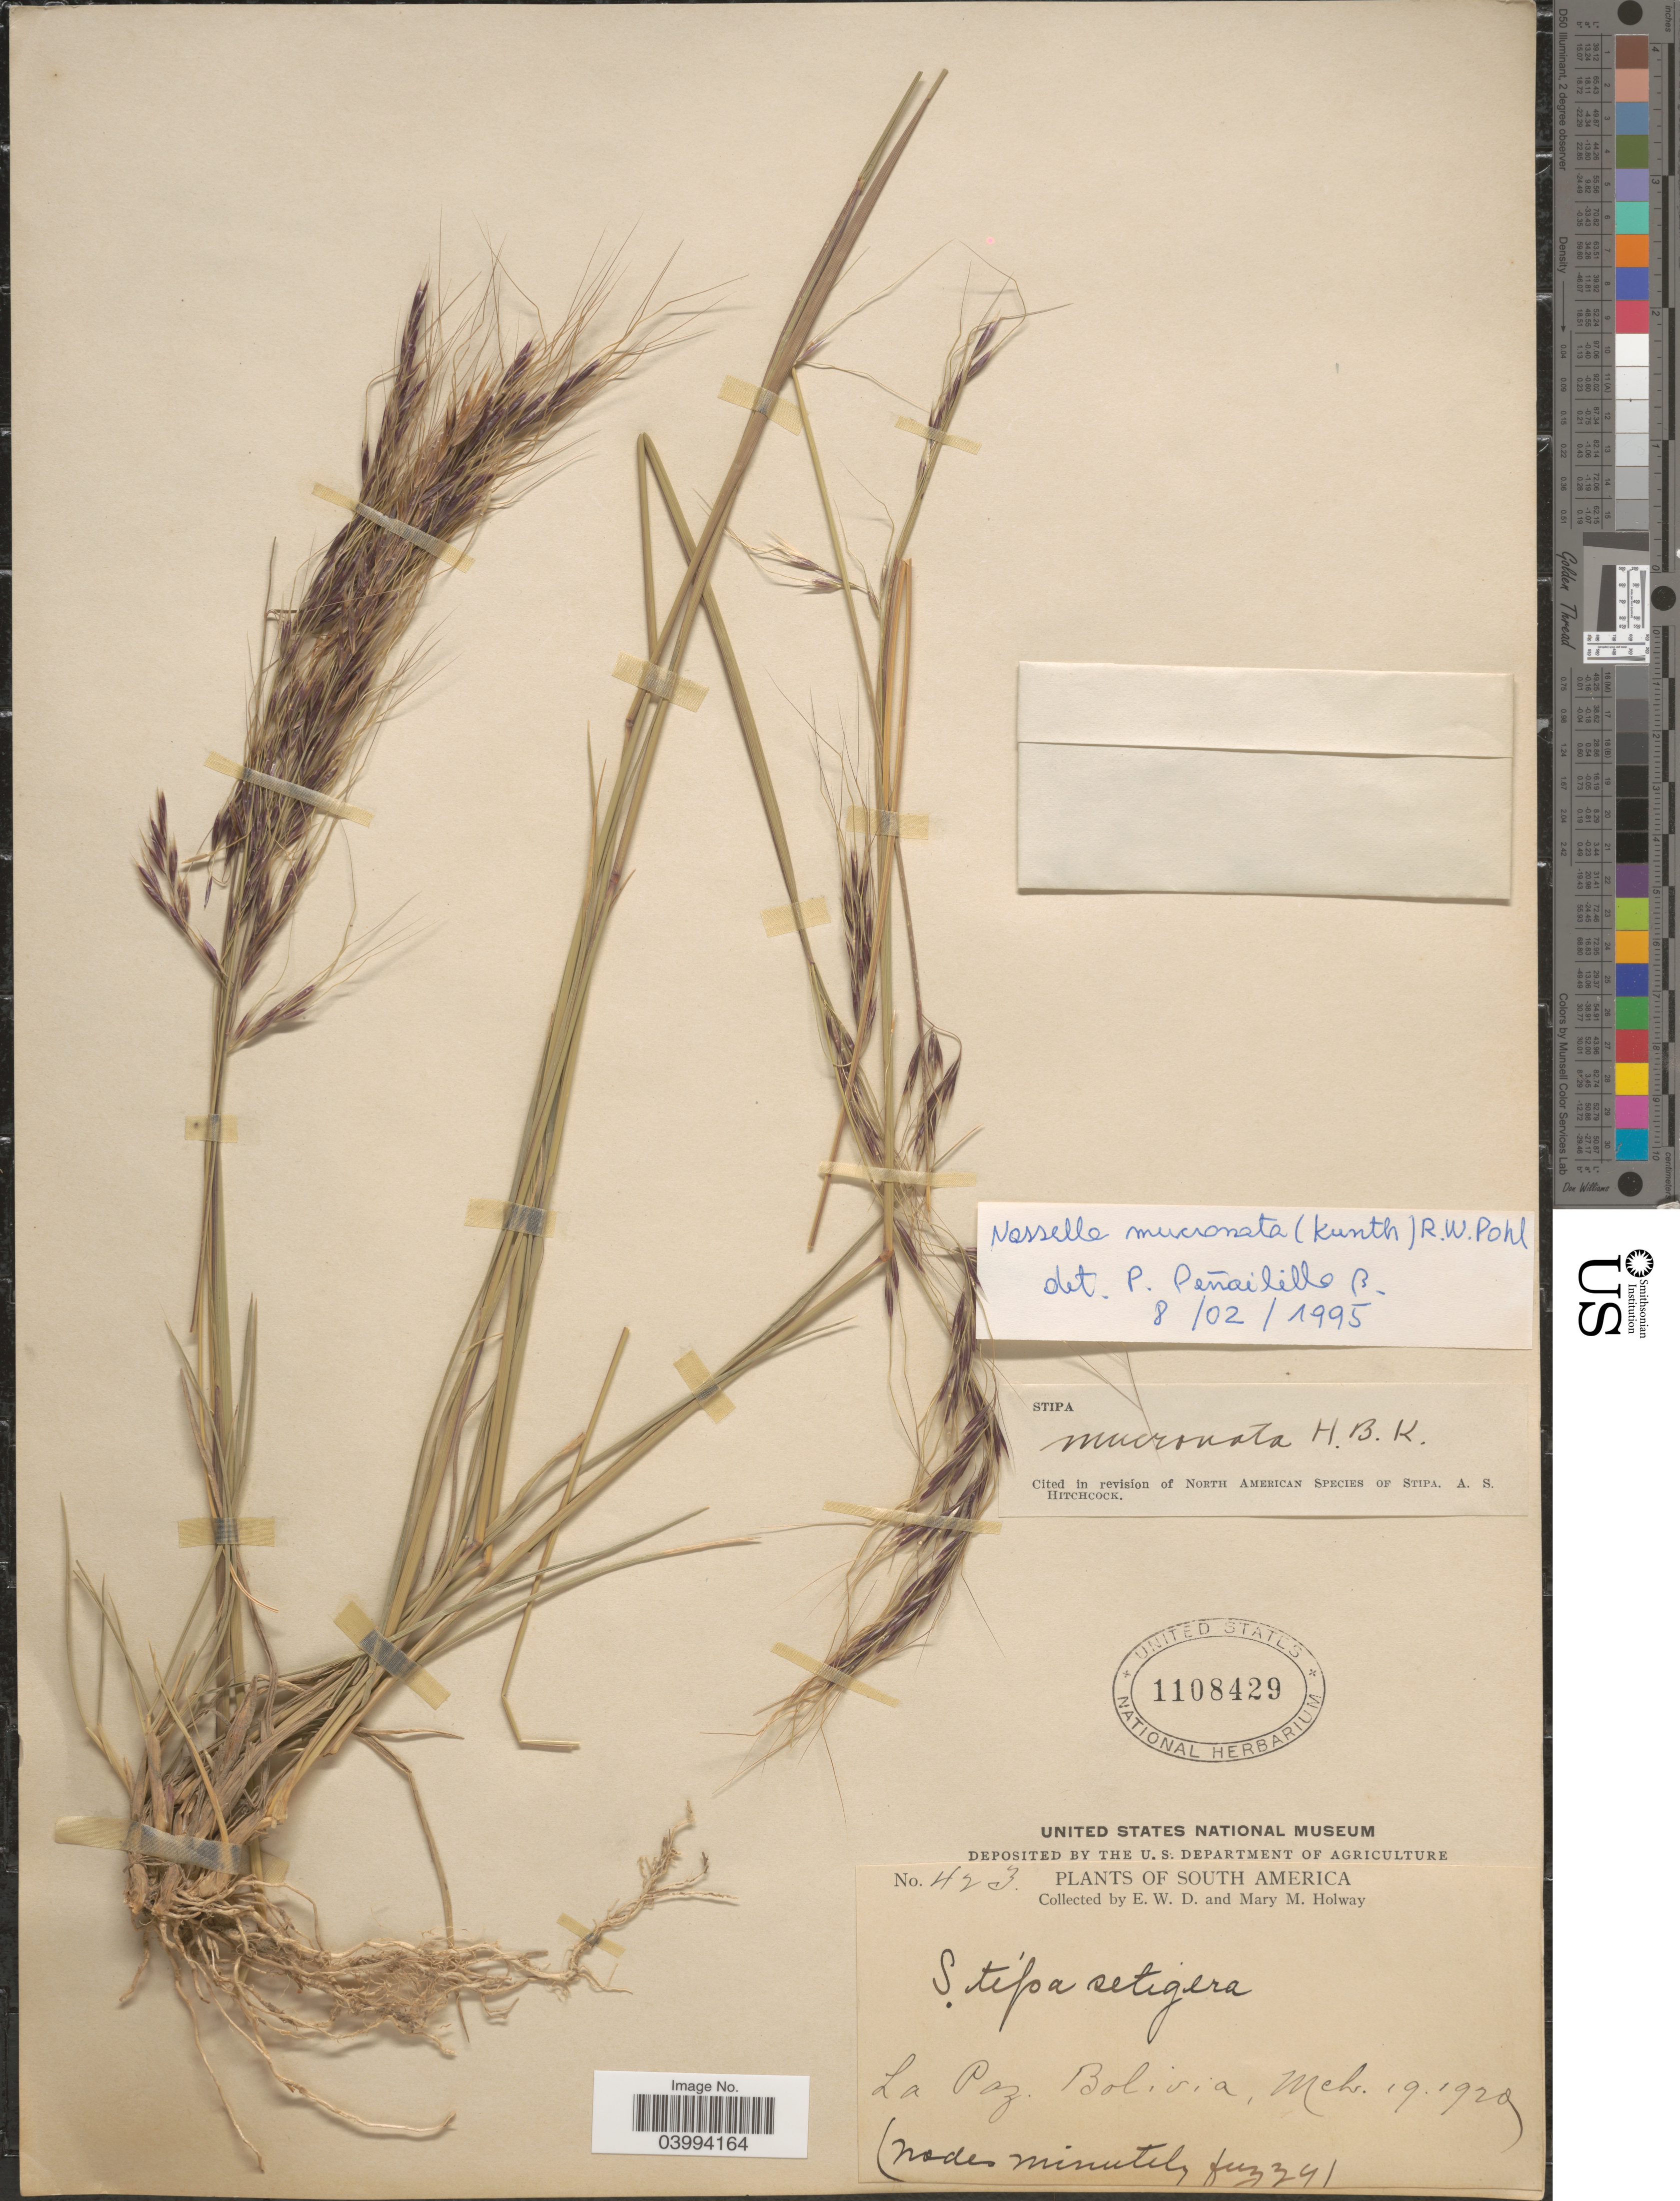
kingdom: Plantae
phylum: Tracheophyta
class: Liliopsida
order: Poales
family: Poaceae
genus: Nassella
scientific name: Nassella mucronata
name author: (Kunth) R.W. Pohl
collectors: E. W. D. Holway & M. M. Holway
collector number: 423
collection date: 1929-03-19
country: Bolivia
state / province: La Paz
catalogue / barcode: US 1108429